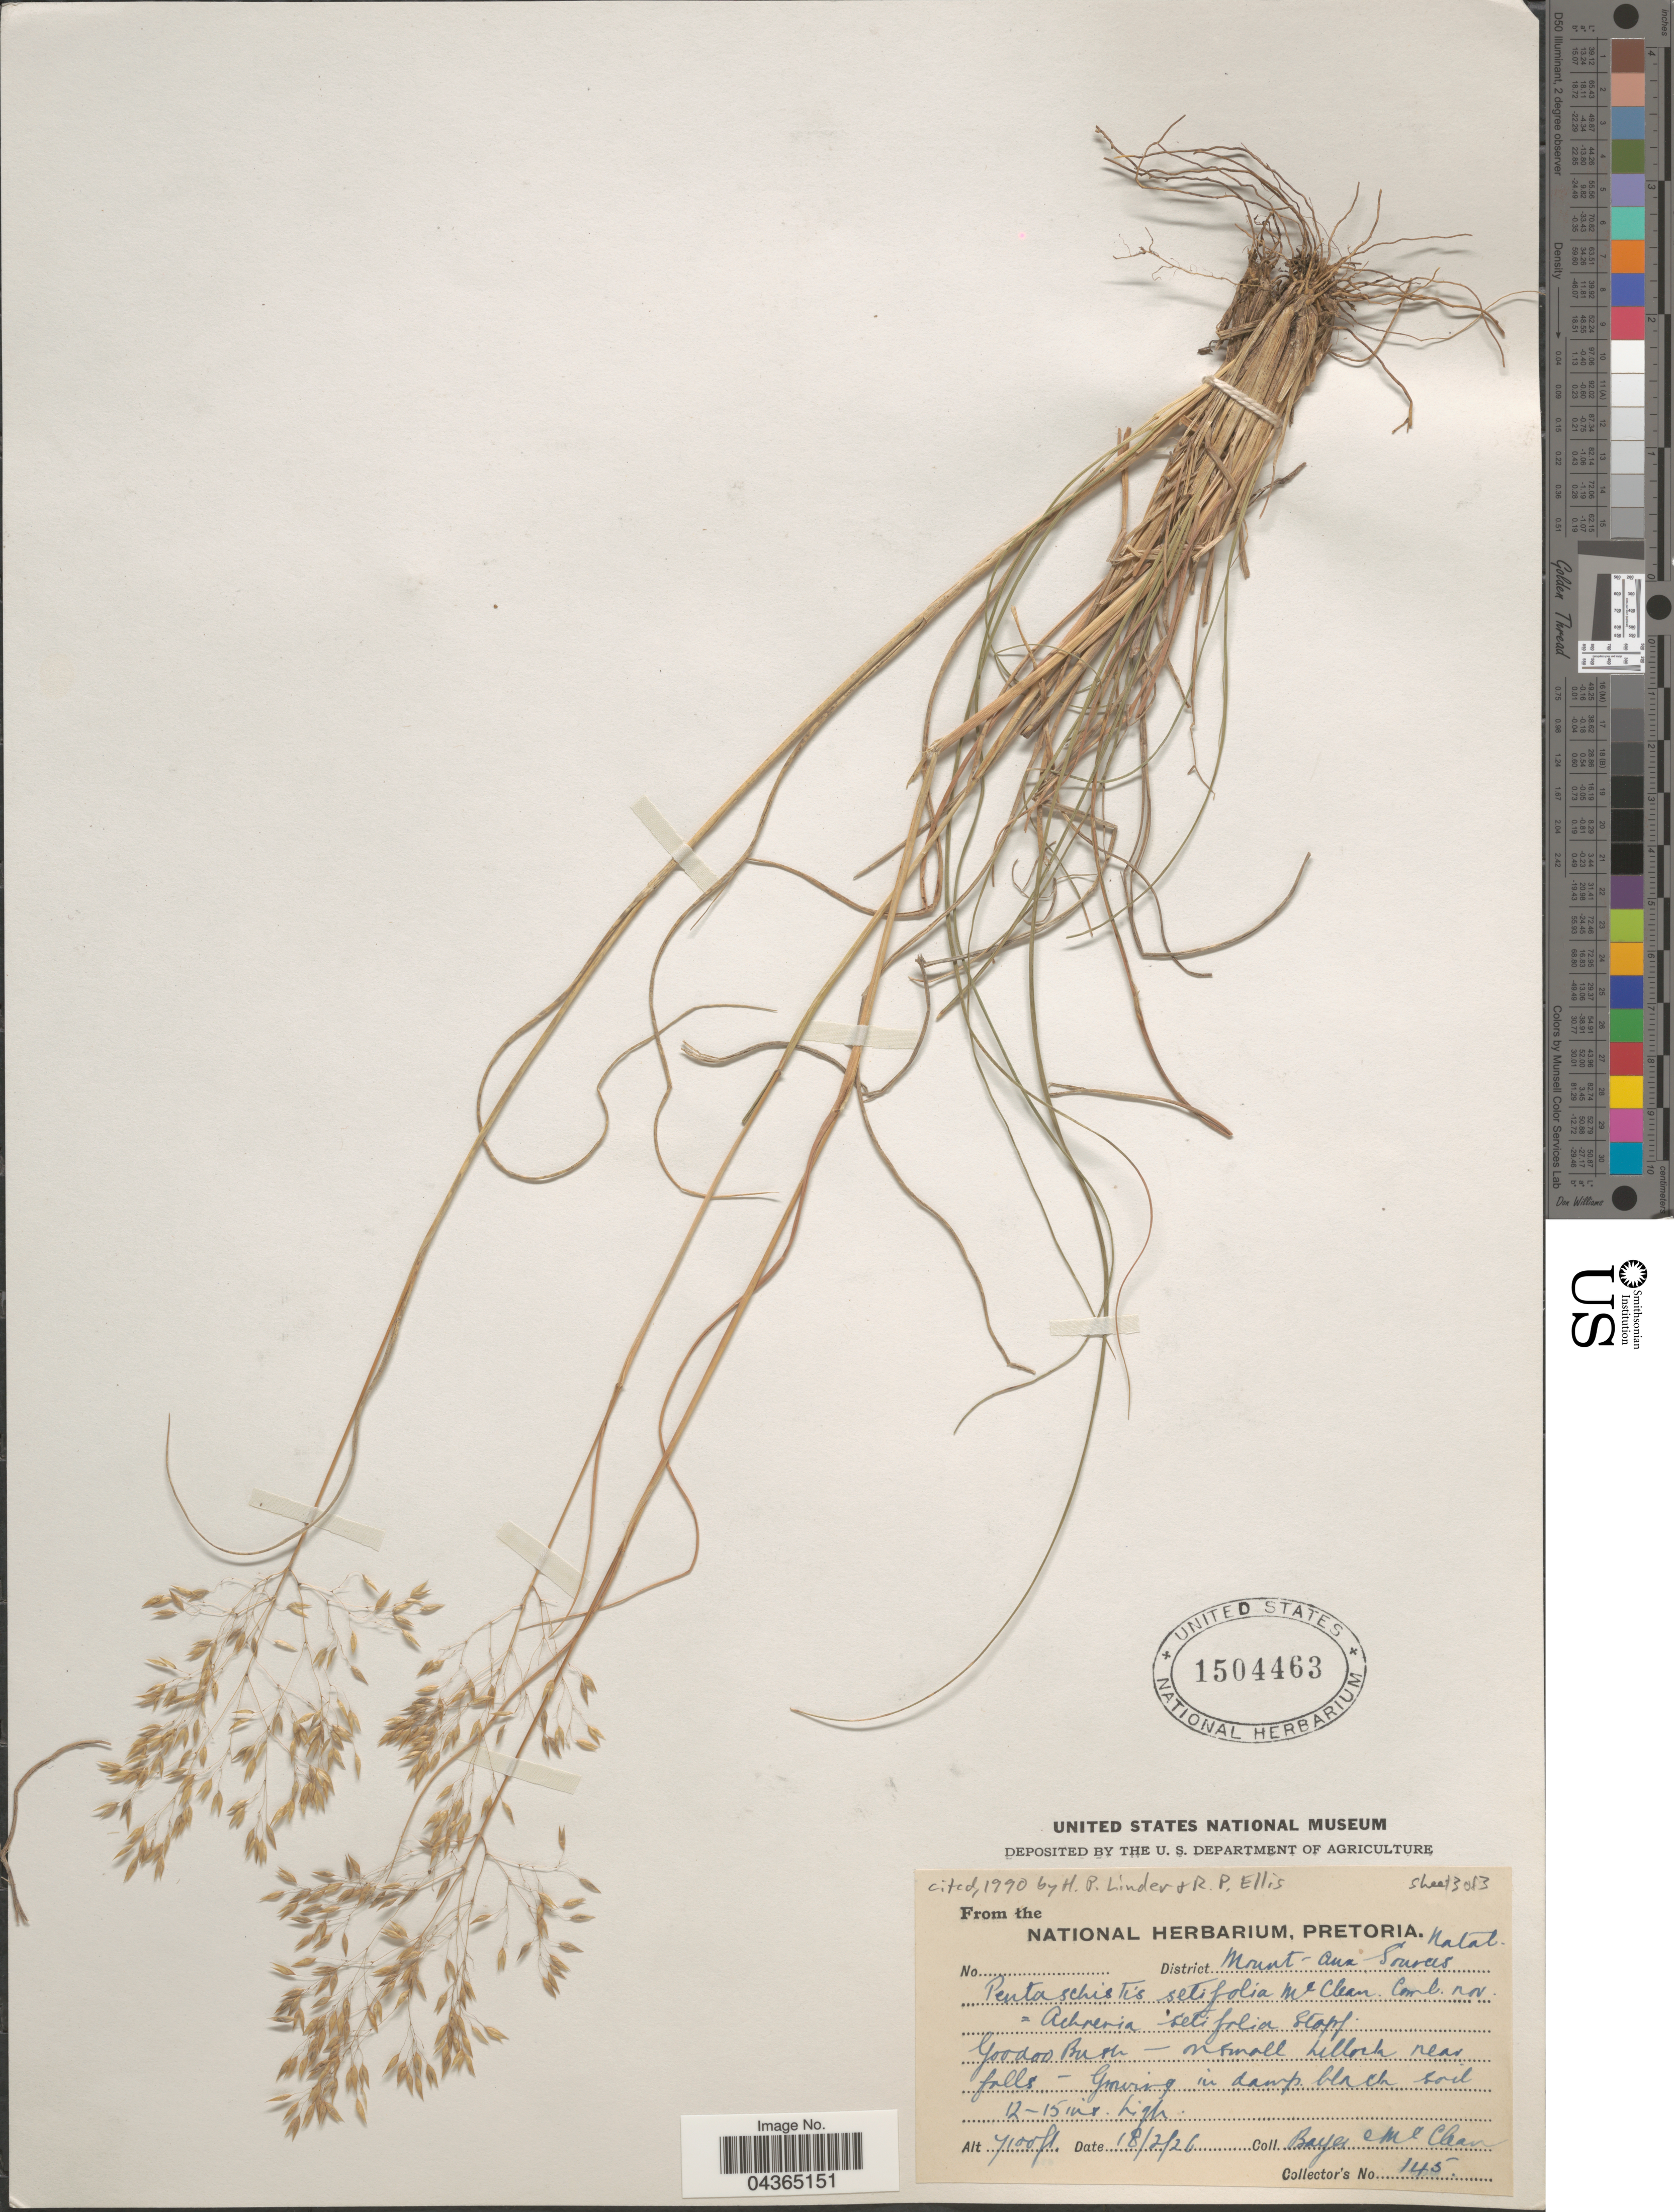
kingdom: Plantae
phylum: Tracheophyta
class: Liliopsida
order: Poales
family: Poaceae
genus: Pentameris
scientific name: Pentameris setifolia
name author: (Thunb.) Galley & H.P. Linder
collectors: Bayer & McClean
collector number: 145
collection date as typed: Transcribed d/m/y: 18/2/26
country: South Africa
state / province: KwaZulu-Natal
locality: District Mount-aux Sources Natal. Goodoo Bush-on small hillock near falls.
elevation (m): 2164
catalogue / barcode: US 1504463